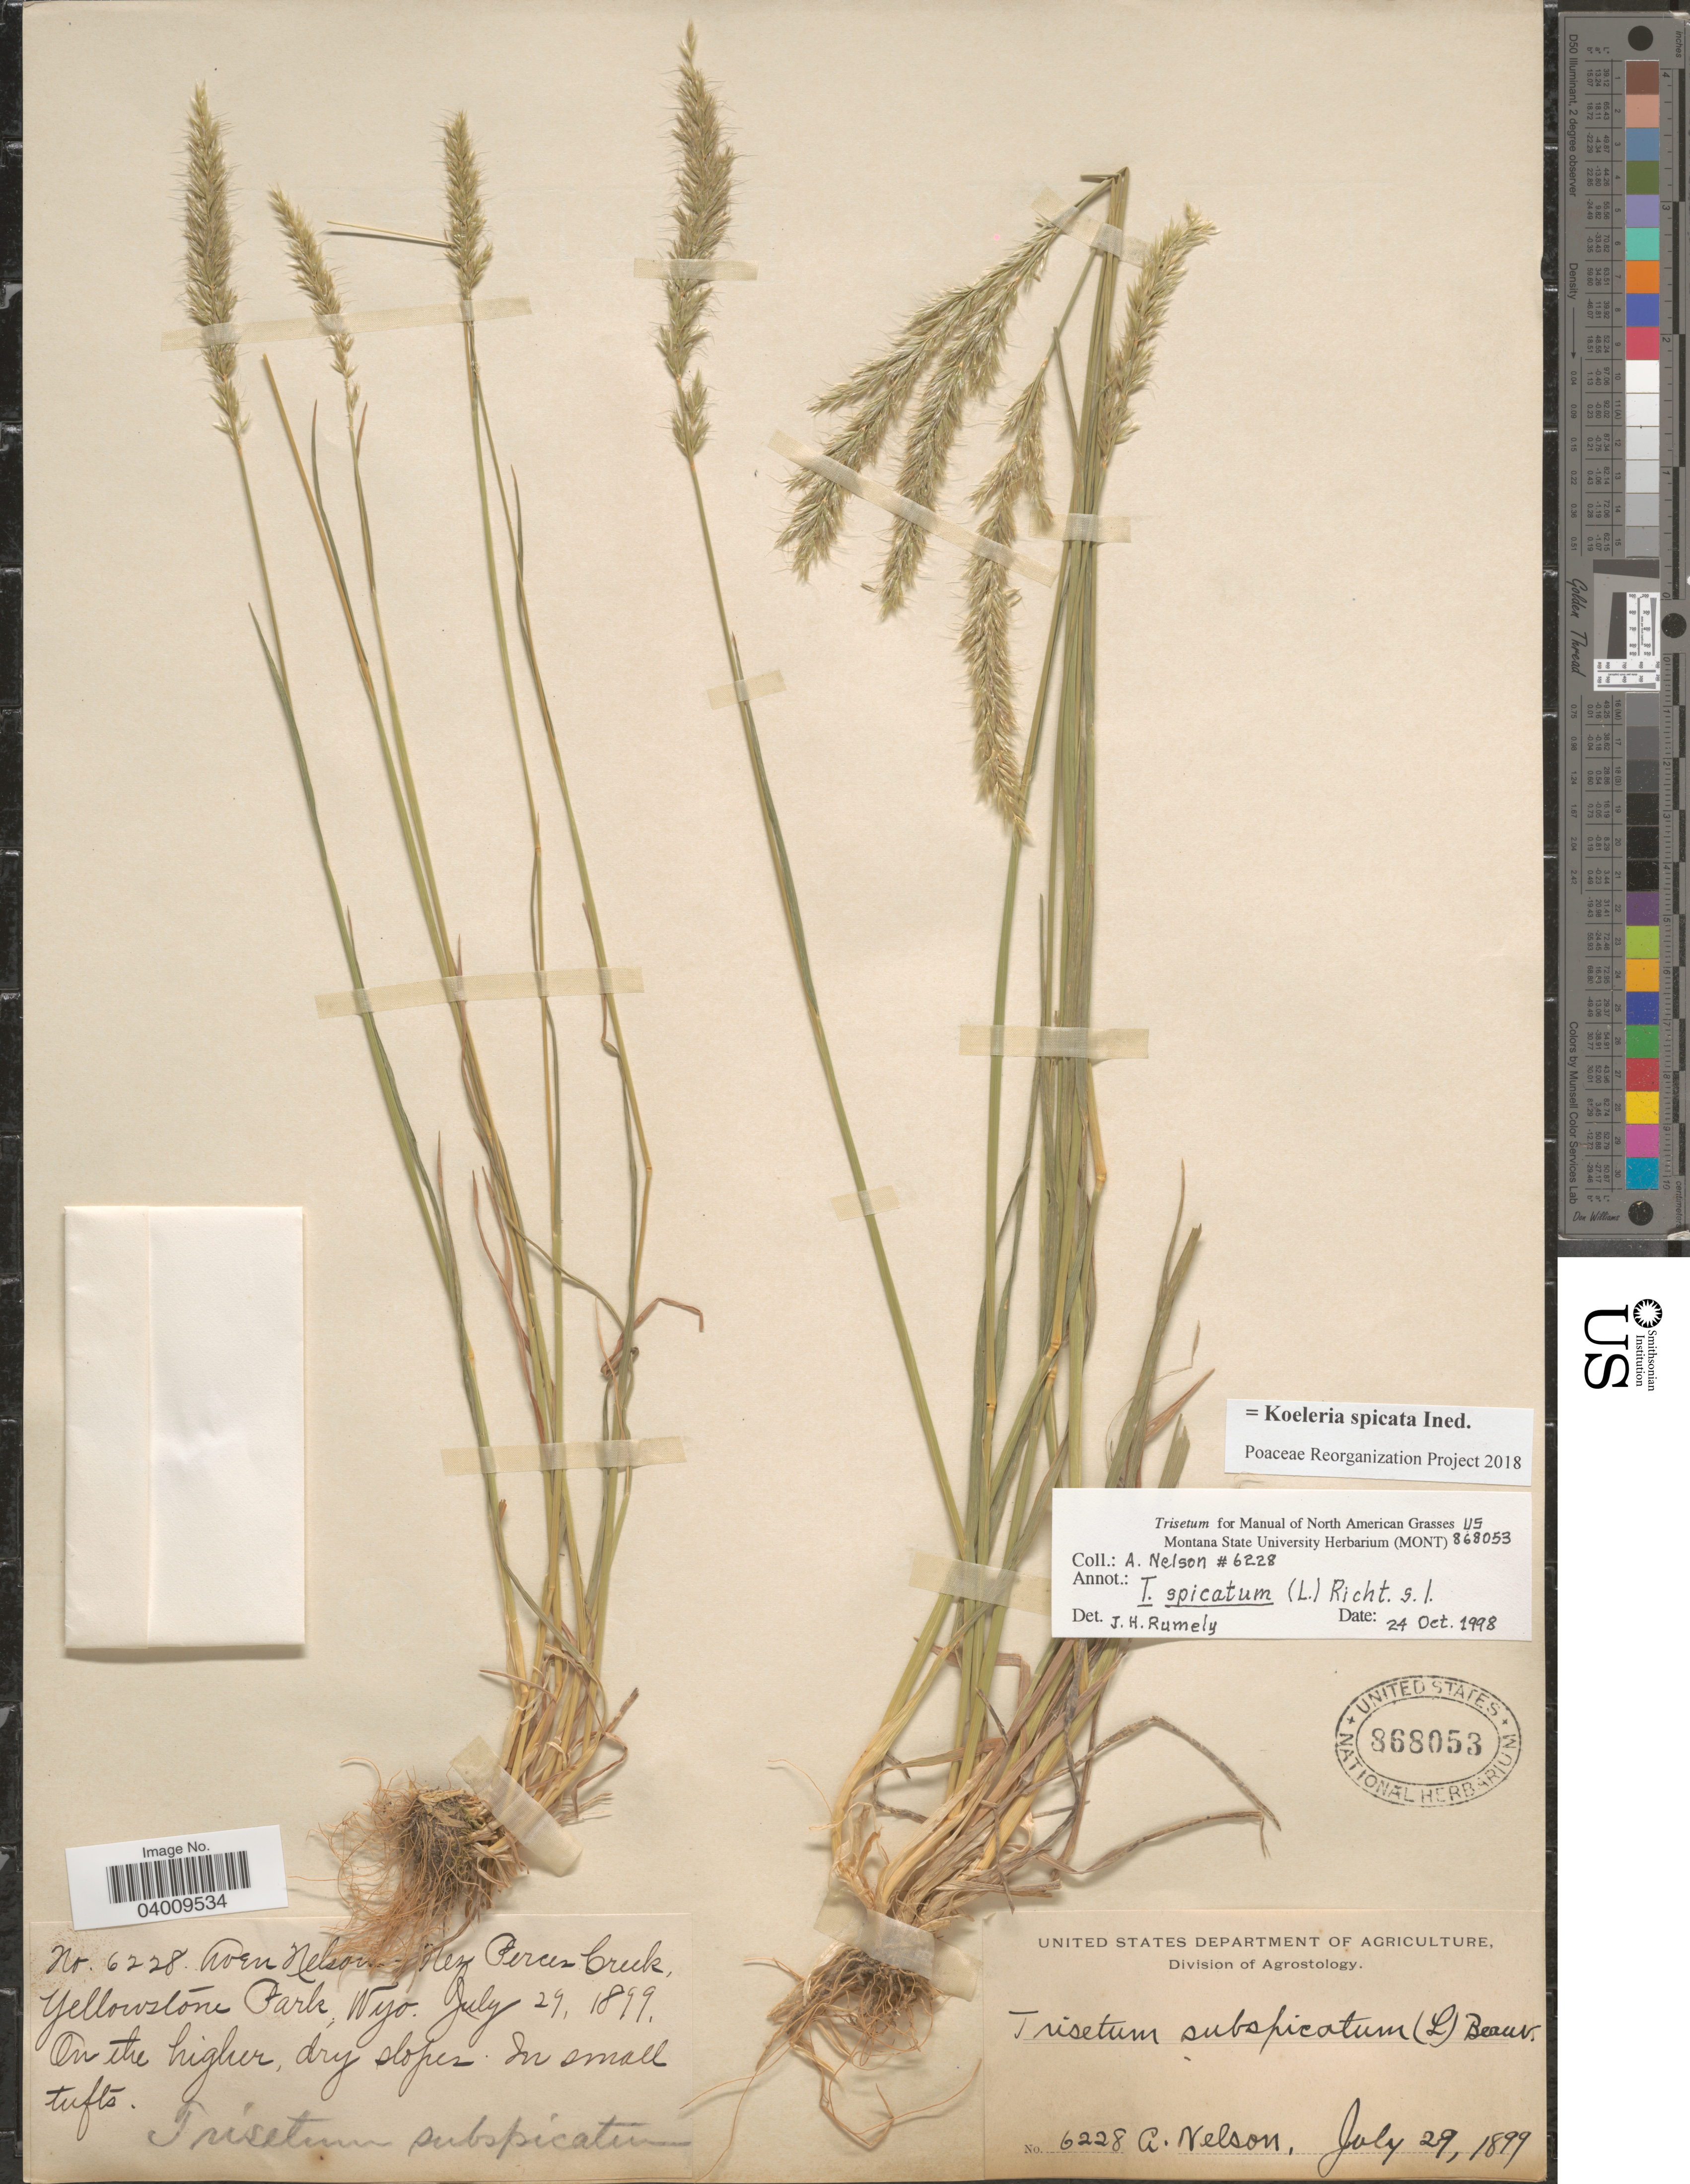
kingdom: Plantae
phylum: Tracheophyta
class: Liliopsida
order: Poales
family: Poaceae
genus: Koeleria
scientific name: Koeleria spicata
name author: (L.) Barberá et al.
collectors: A. Nelson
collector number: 6228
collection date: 1899-07-29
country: United States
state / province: Wyoming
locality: Nez Perces Creek, Yellowstone Park.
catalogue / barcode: US 868053